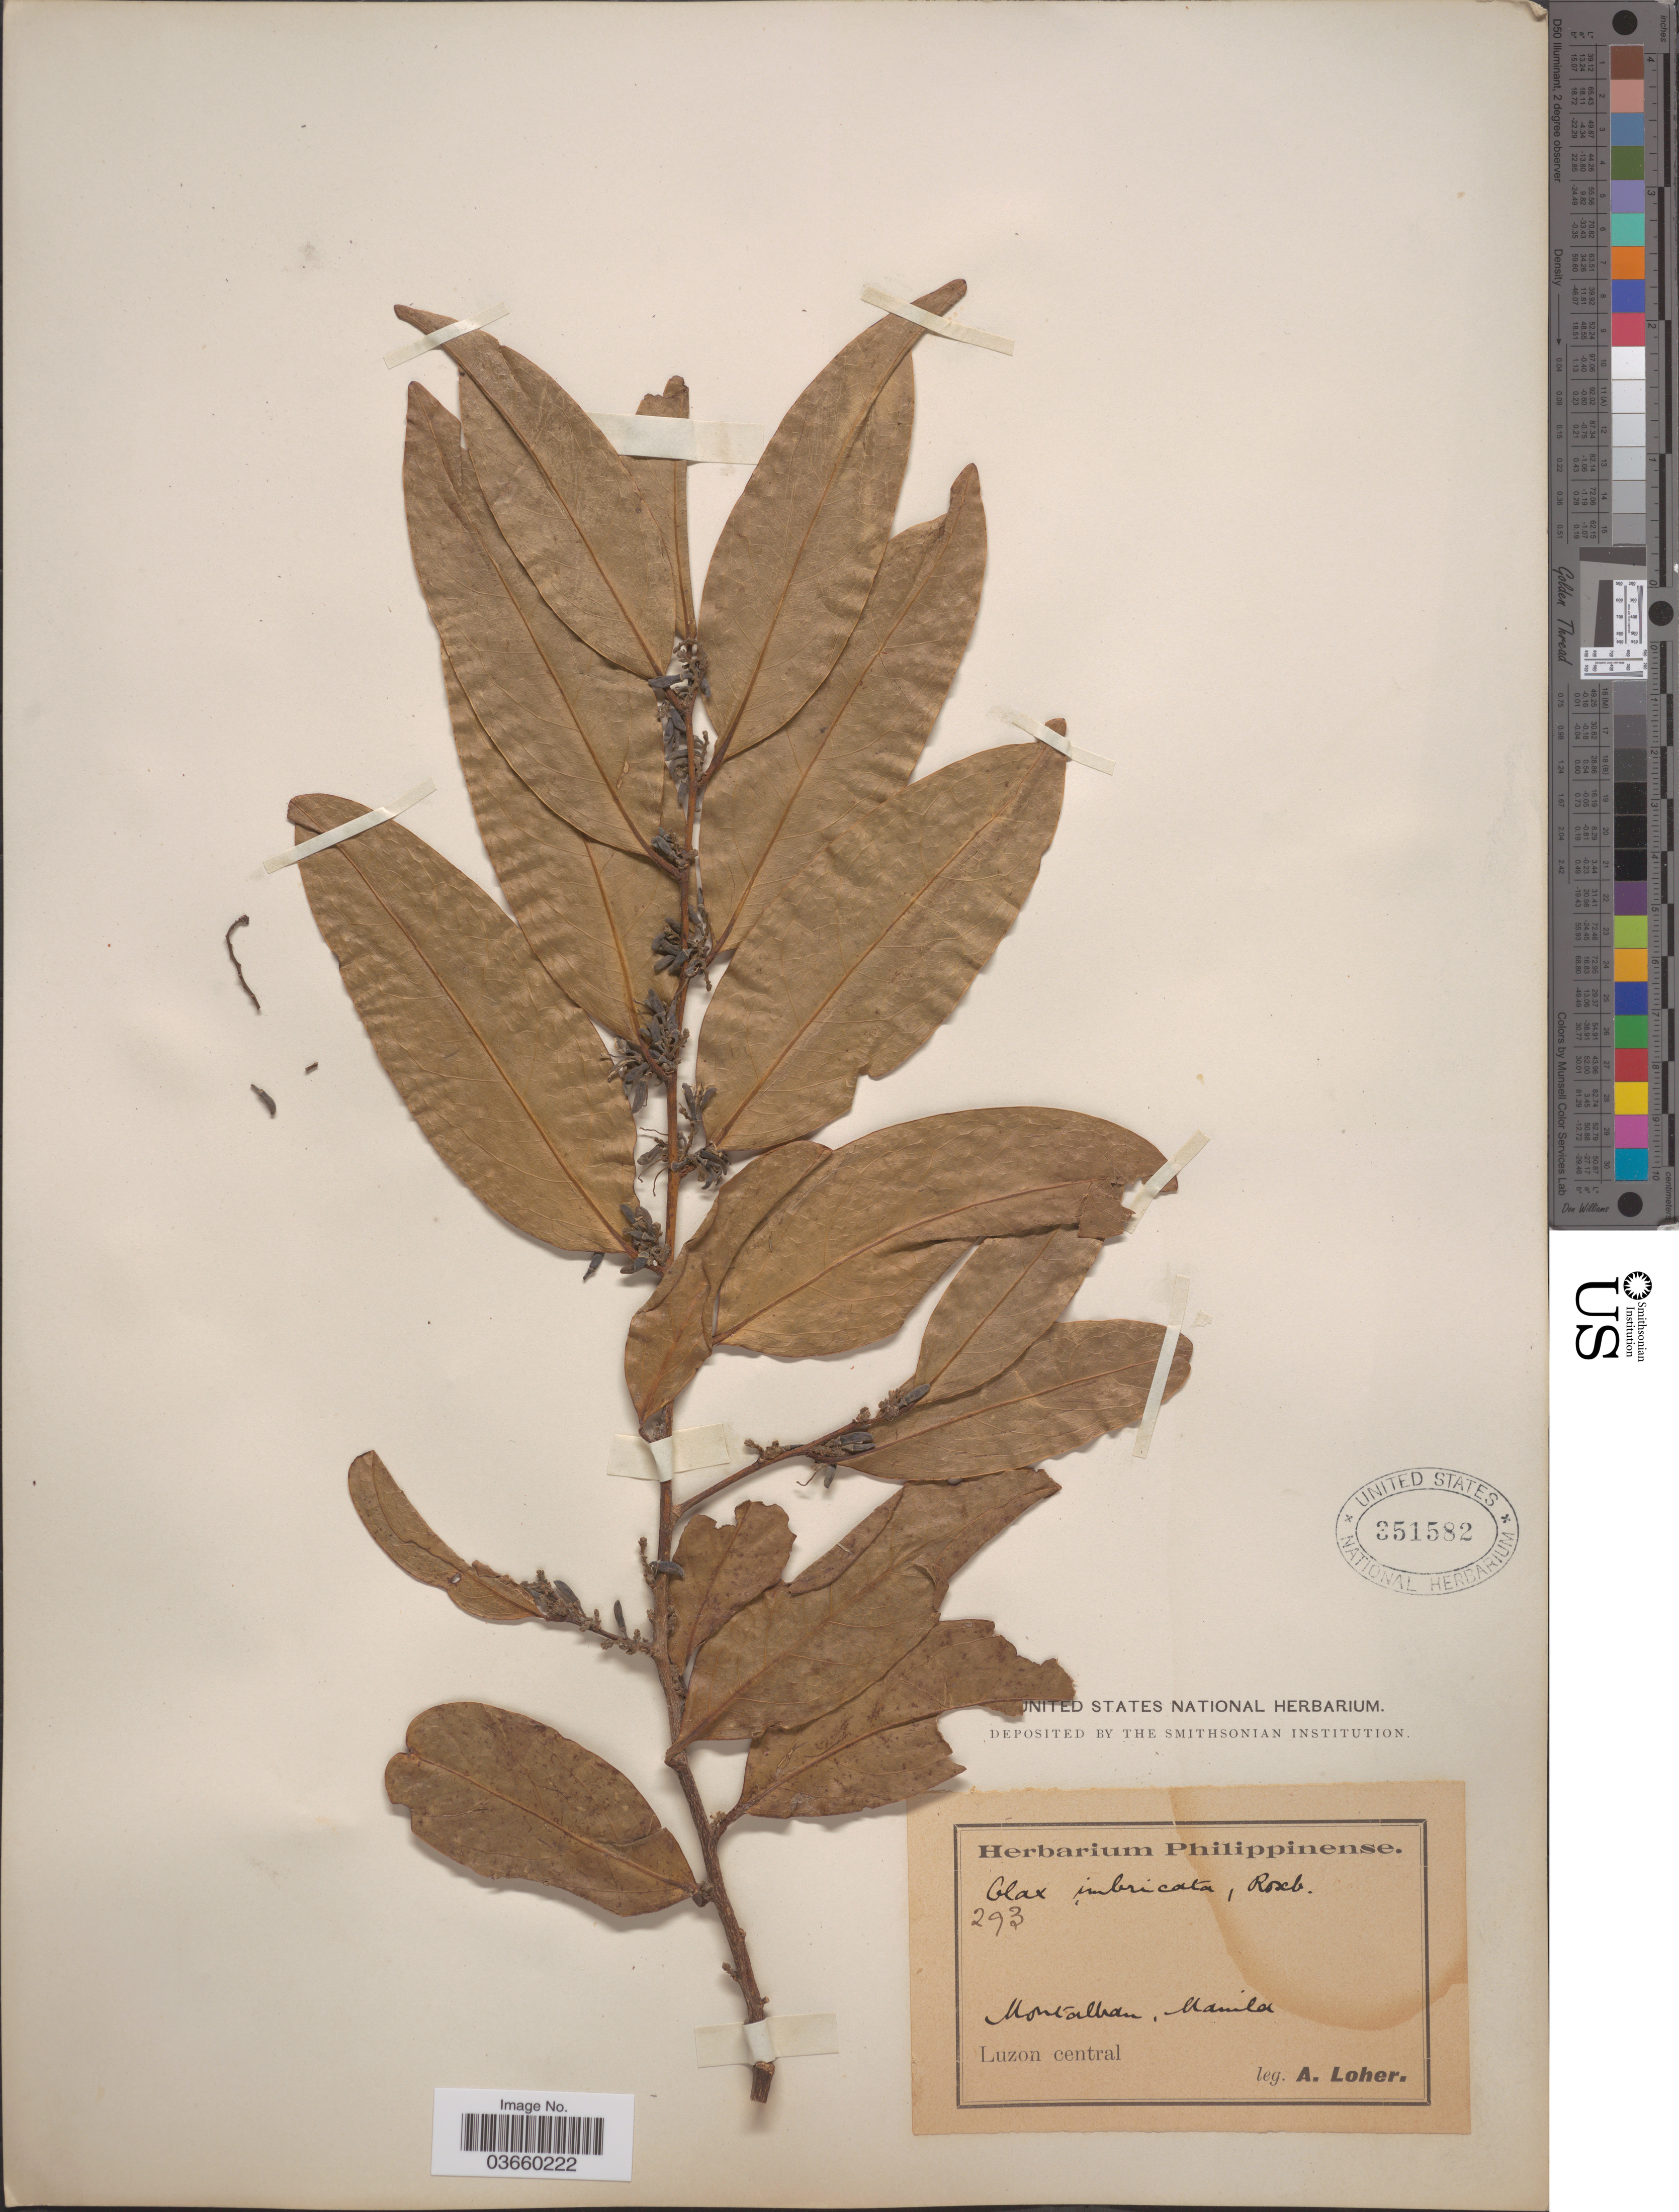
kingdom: Plantae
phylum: Tracheophyta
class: Magnoliopsida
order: Santalales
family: Olacaceae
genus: Olax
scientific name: Olax imbricata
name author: Roxb.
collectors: A. Loher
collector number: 293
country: Philippines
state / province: Central Luzon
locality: Montalban, Manila.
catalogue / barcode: US 351582